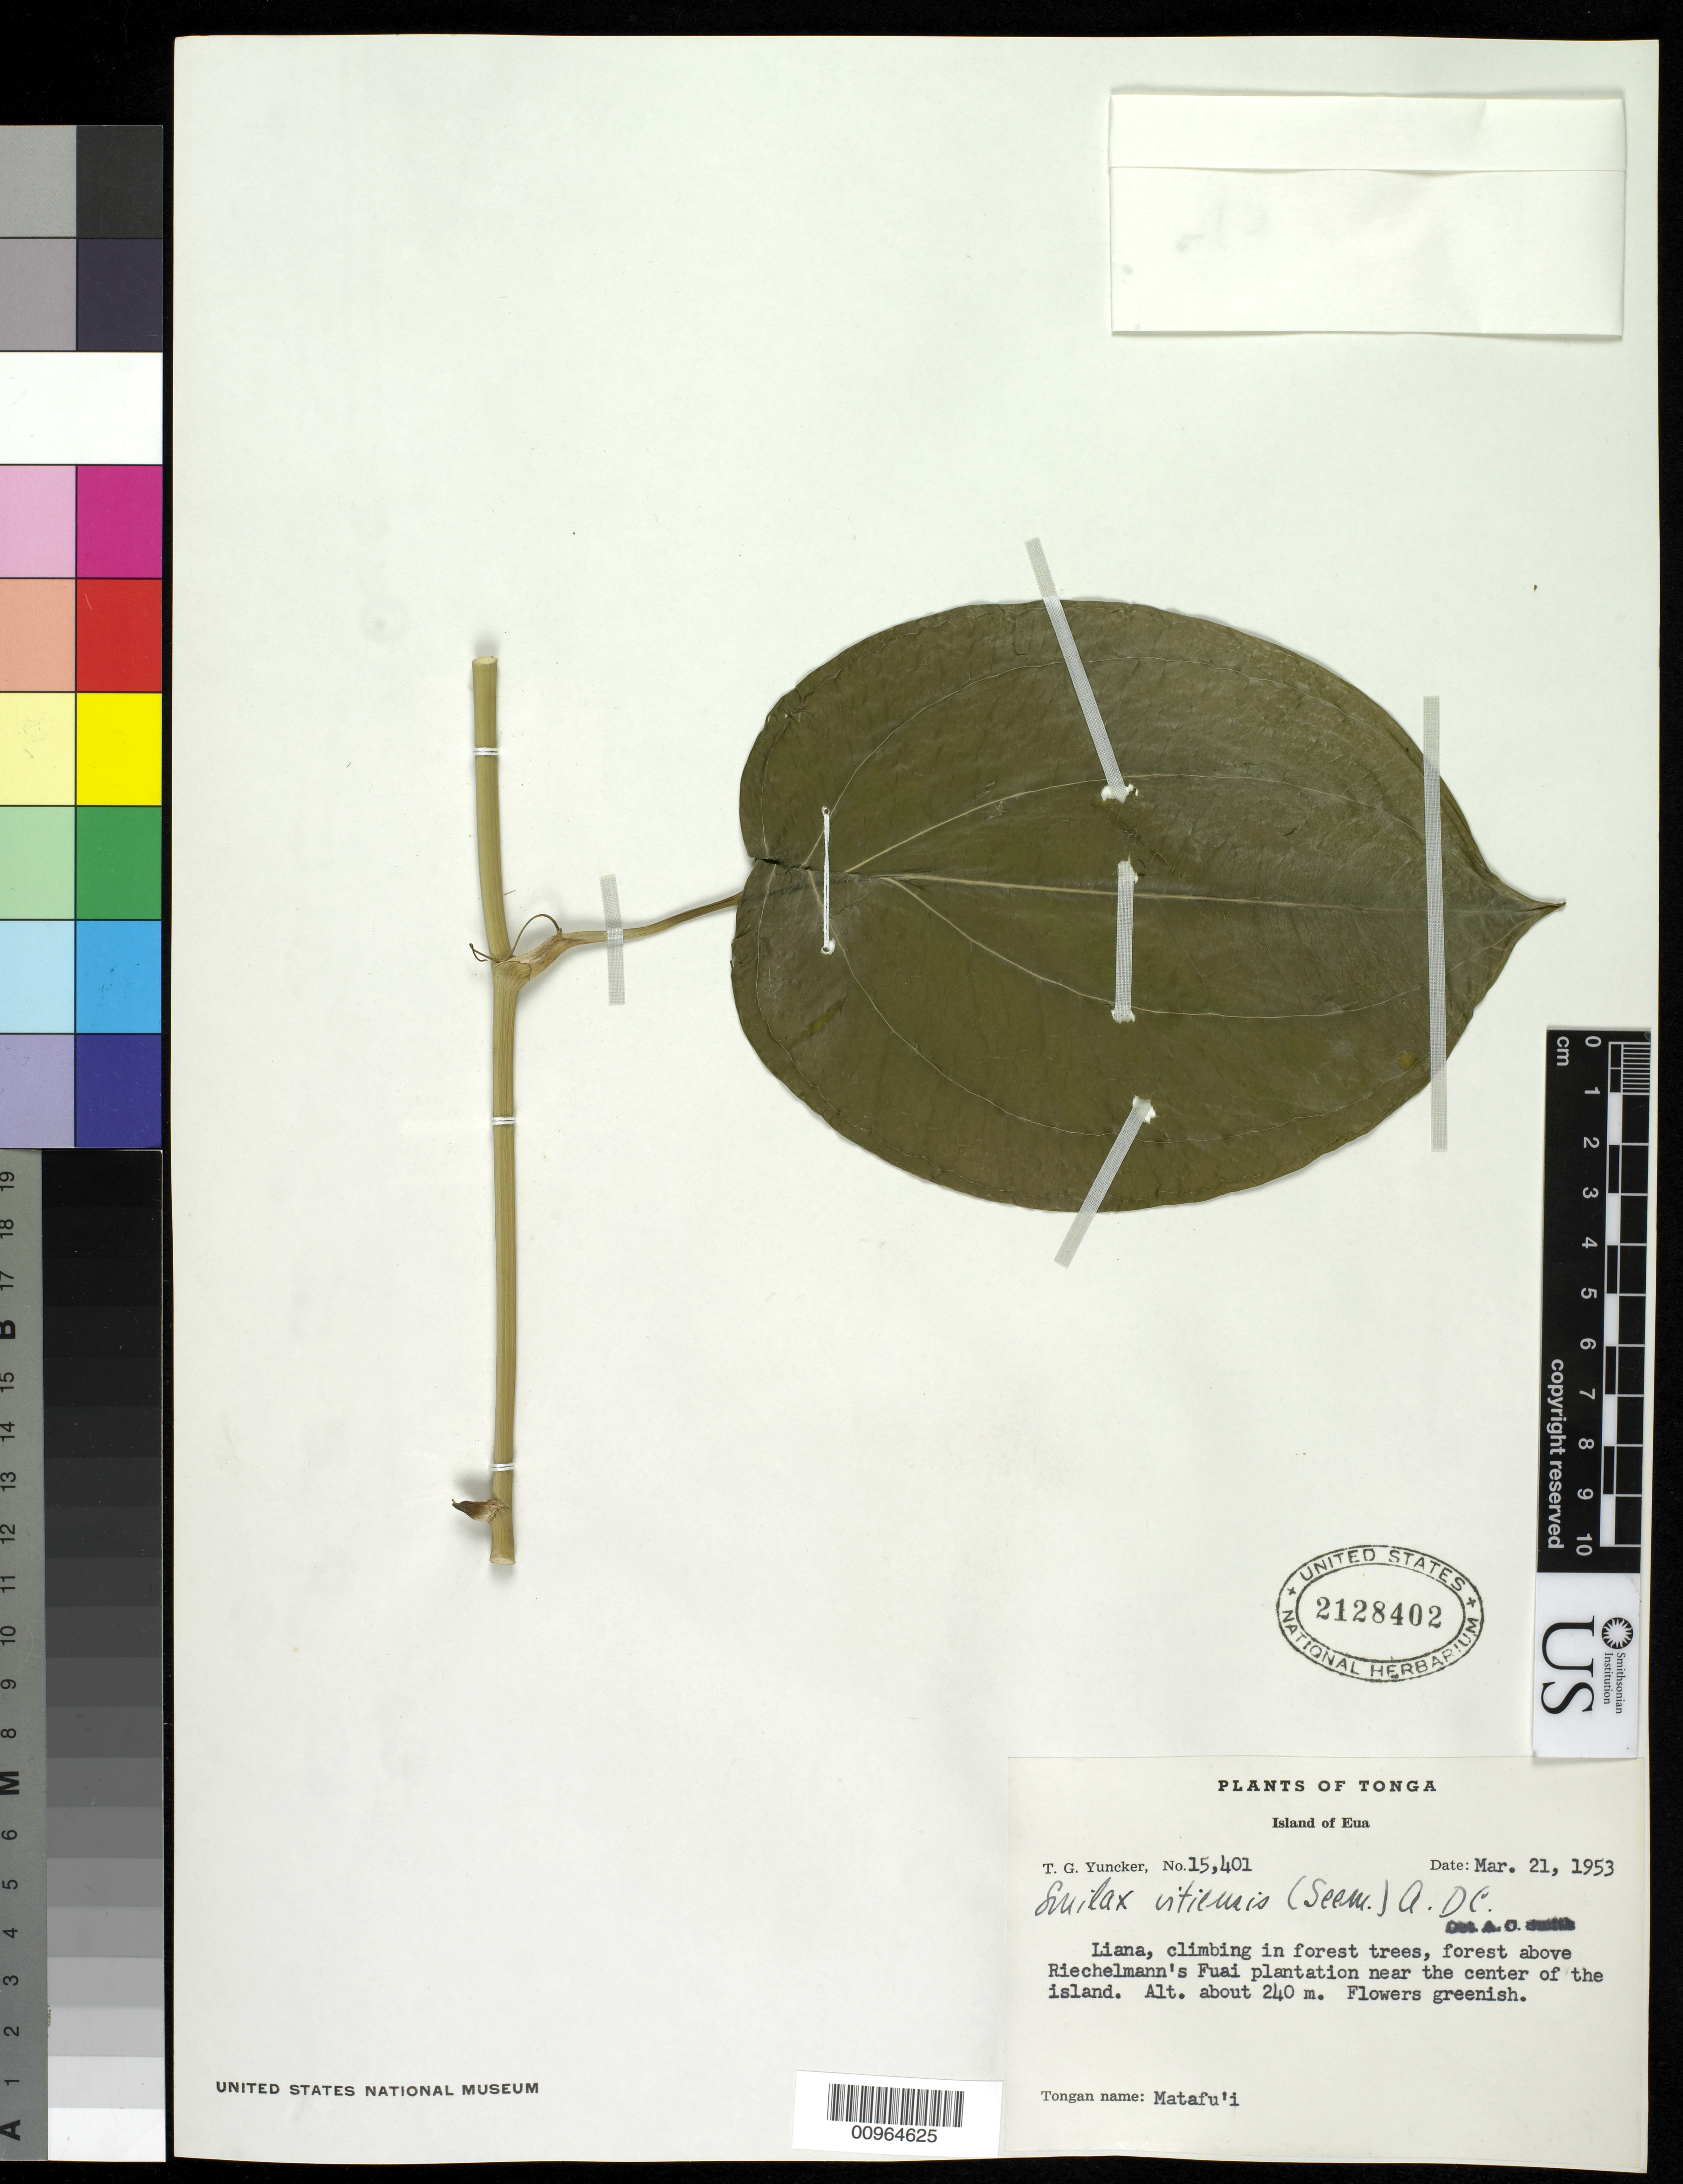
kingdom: Plantae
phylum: Tracheophyta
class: Liliopsida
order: Liliales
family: Smilacaceae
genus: Smilax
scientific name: Smilax vitiensis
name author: (Seem.) A. DC.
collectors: T. G. Yuncker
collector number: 15401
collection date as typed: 21 Mar 1953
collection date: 1953-03-21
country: Tonga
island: Eua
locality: Above Riechelmann's Fuai plantation near the center of the island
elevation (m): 240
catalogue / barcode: US 2128402